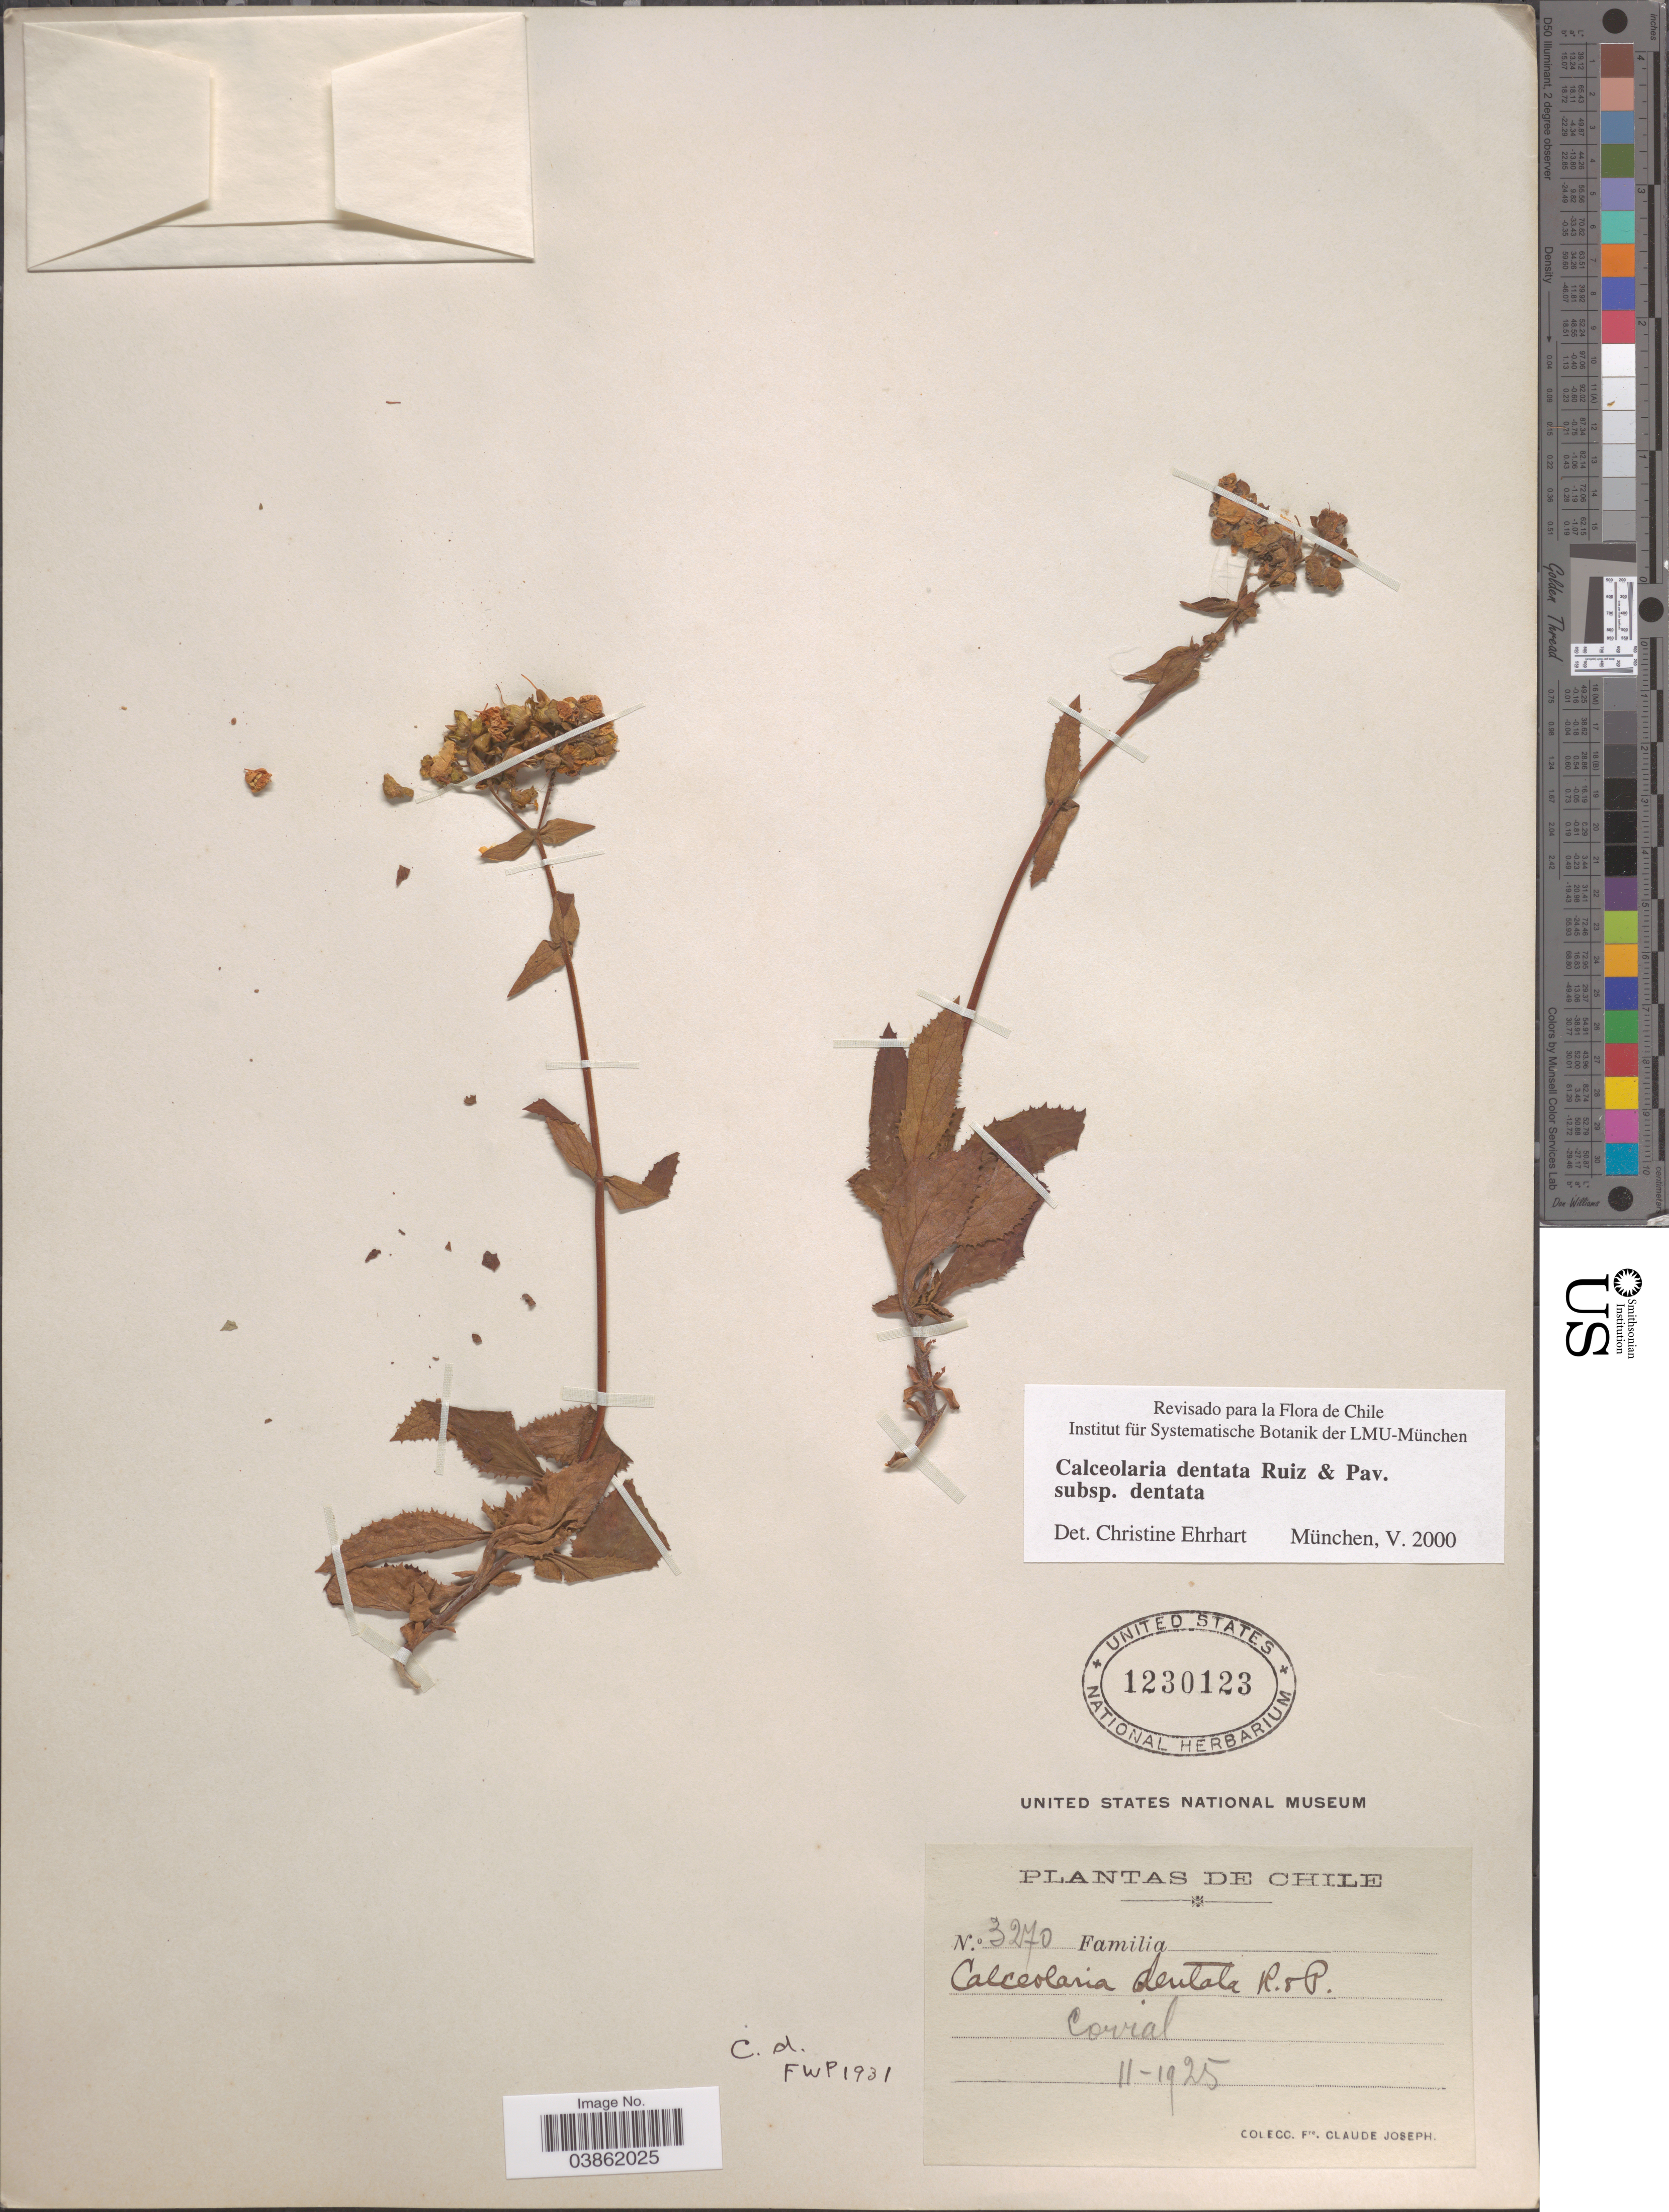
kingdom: Plantae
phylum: Tracheophyta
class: Magnoliopsida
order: Lamiales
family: Calceolariaceae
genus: Calceolaria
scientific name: Calceolaria dentata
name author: Ruiz & Pav.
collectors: Bro. Claude-Joseph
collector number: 3270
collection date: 1925-11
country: Chile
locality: Corral.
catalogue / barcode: US 1230123